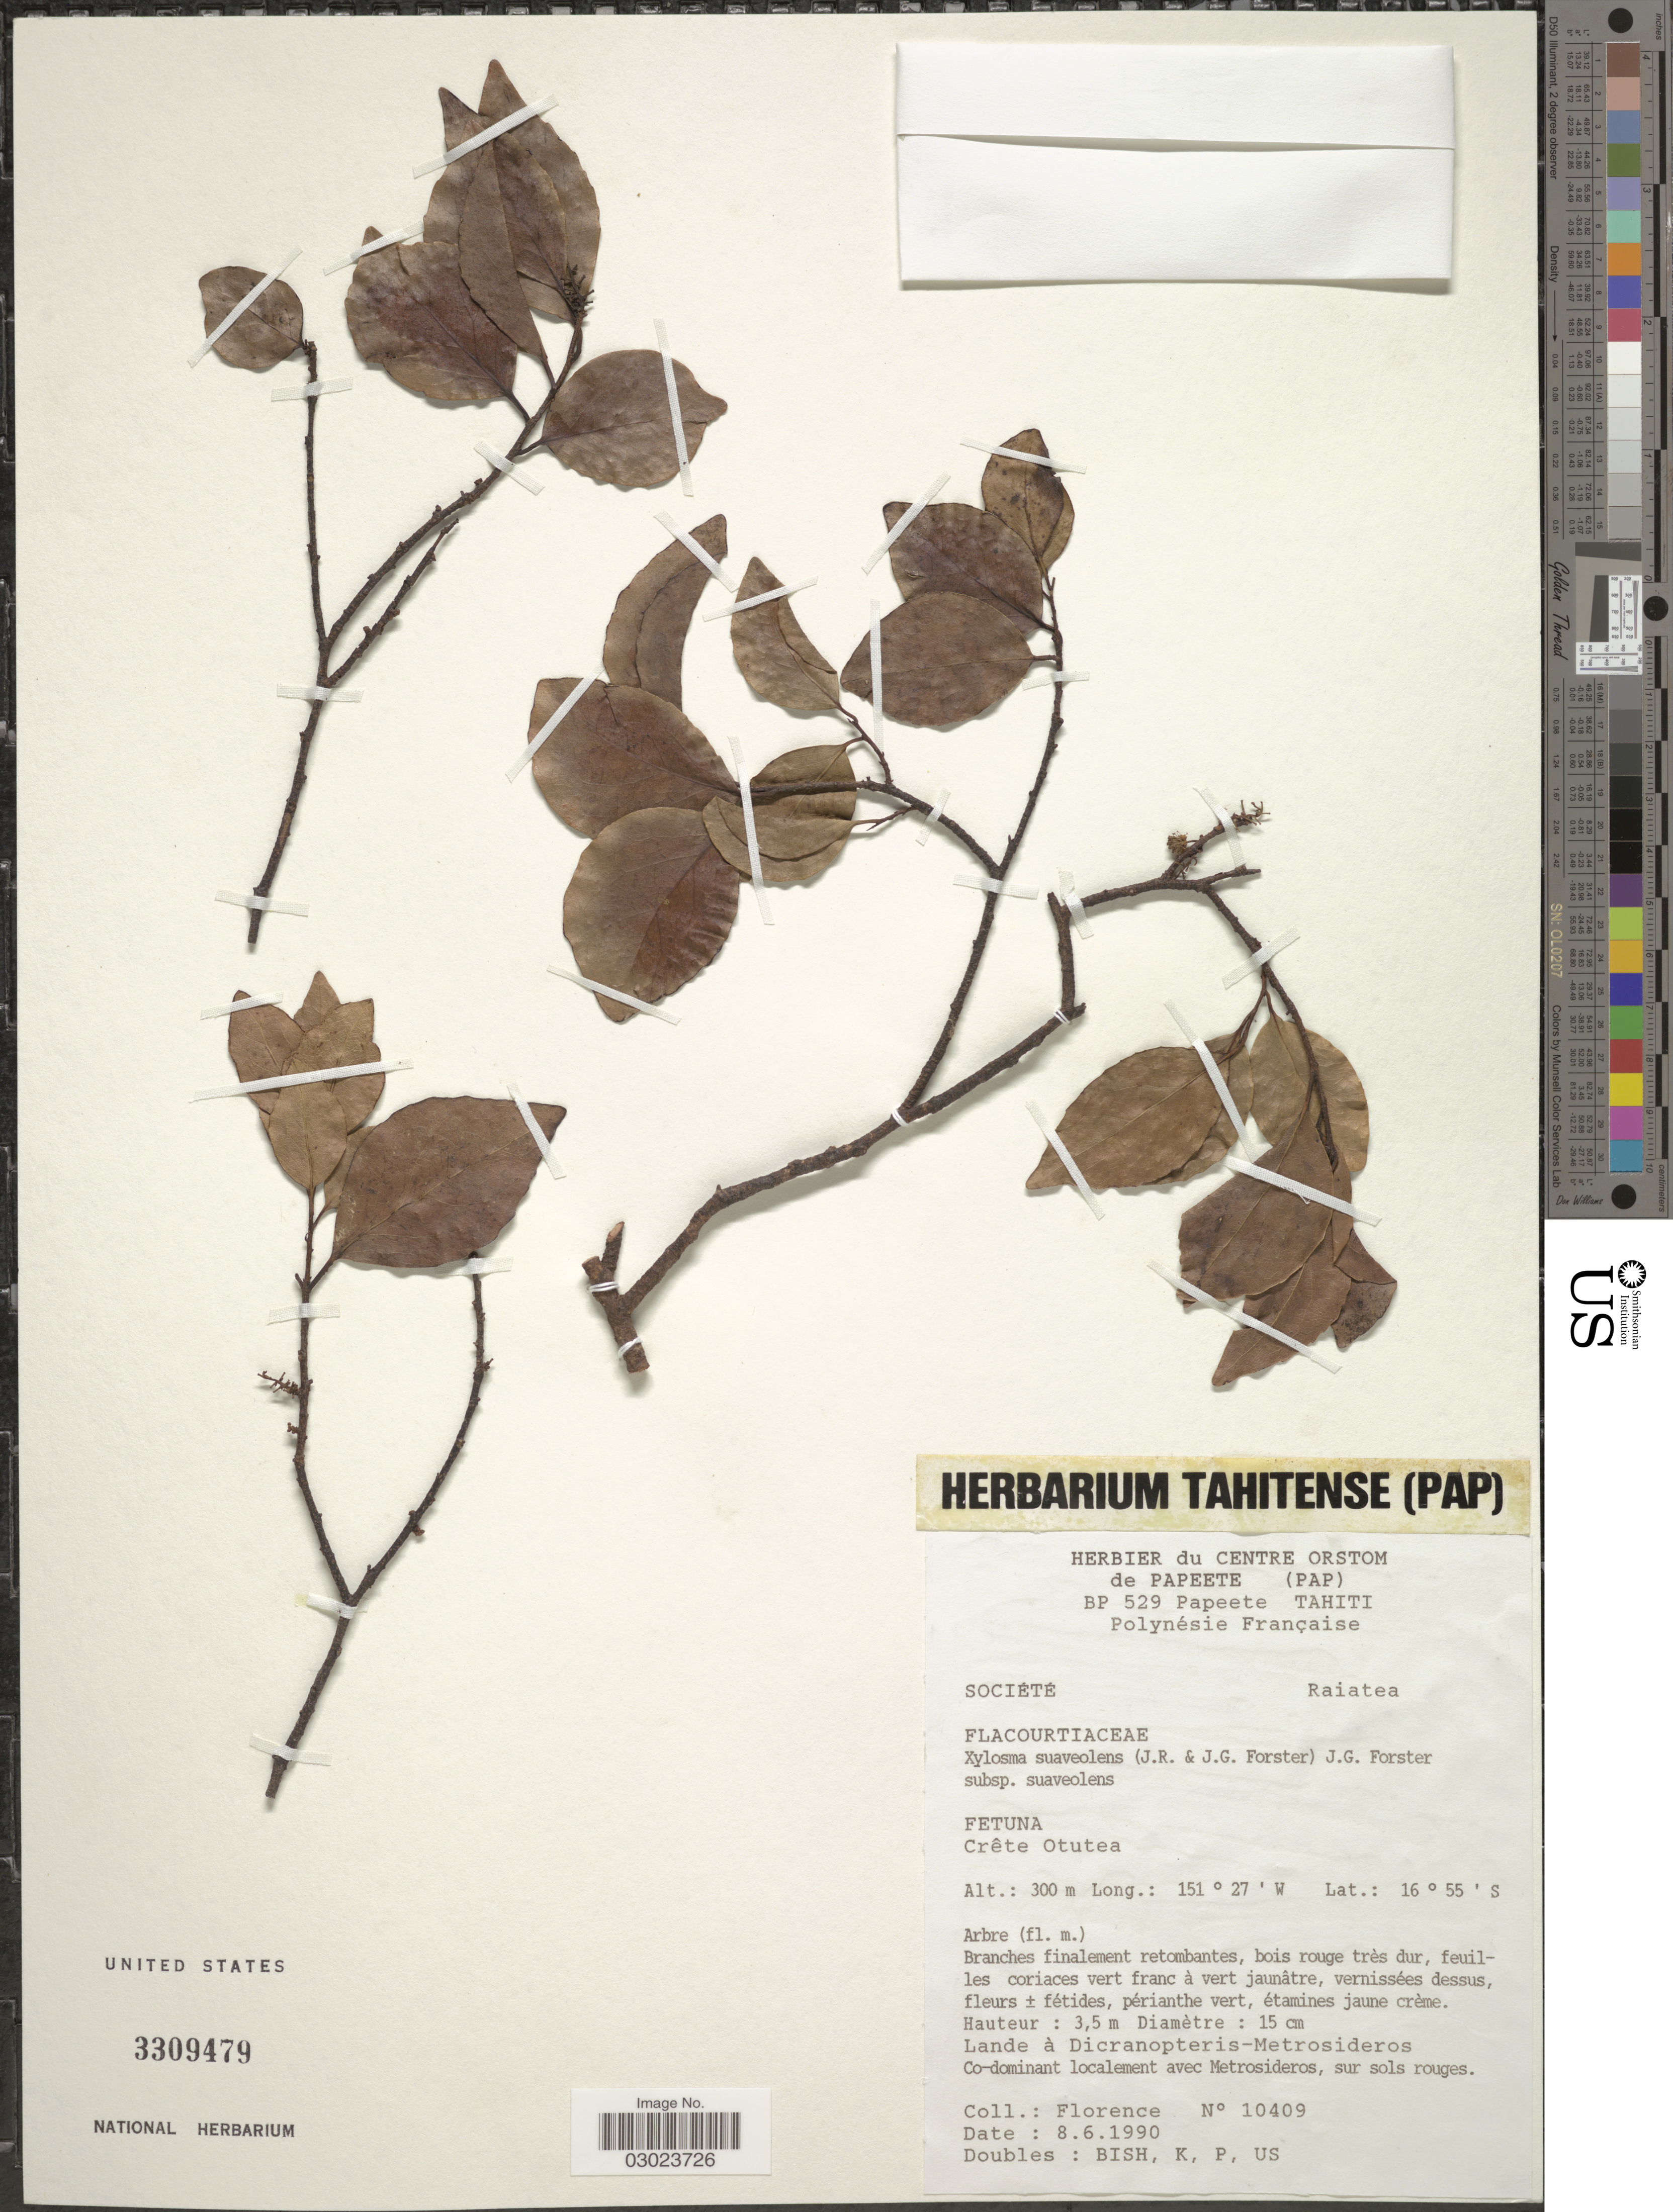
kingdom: Plantae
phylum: Tracheophyta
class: Magnoliopsida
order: Malpighiales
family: Salicaceae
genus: Xylosma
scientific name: Xylosma suaveolens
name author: G. Forst.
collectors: -. Florence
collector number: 10409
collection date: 1990-06-08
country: French Polynesia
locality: Société Raiatea. Fetuna Crête Otutea.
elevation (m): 300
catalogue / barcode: US 3309479